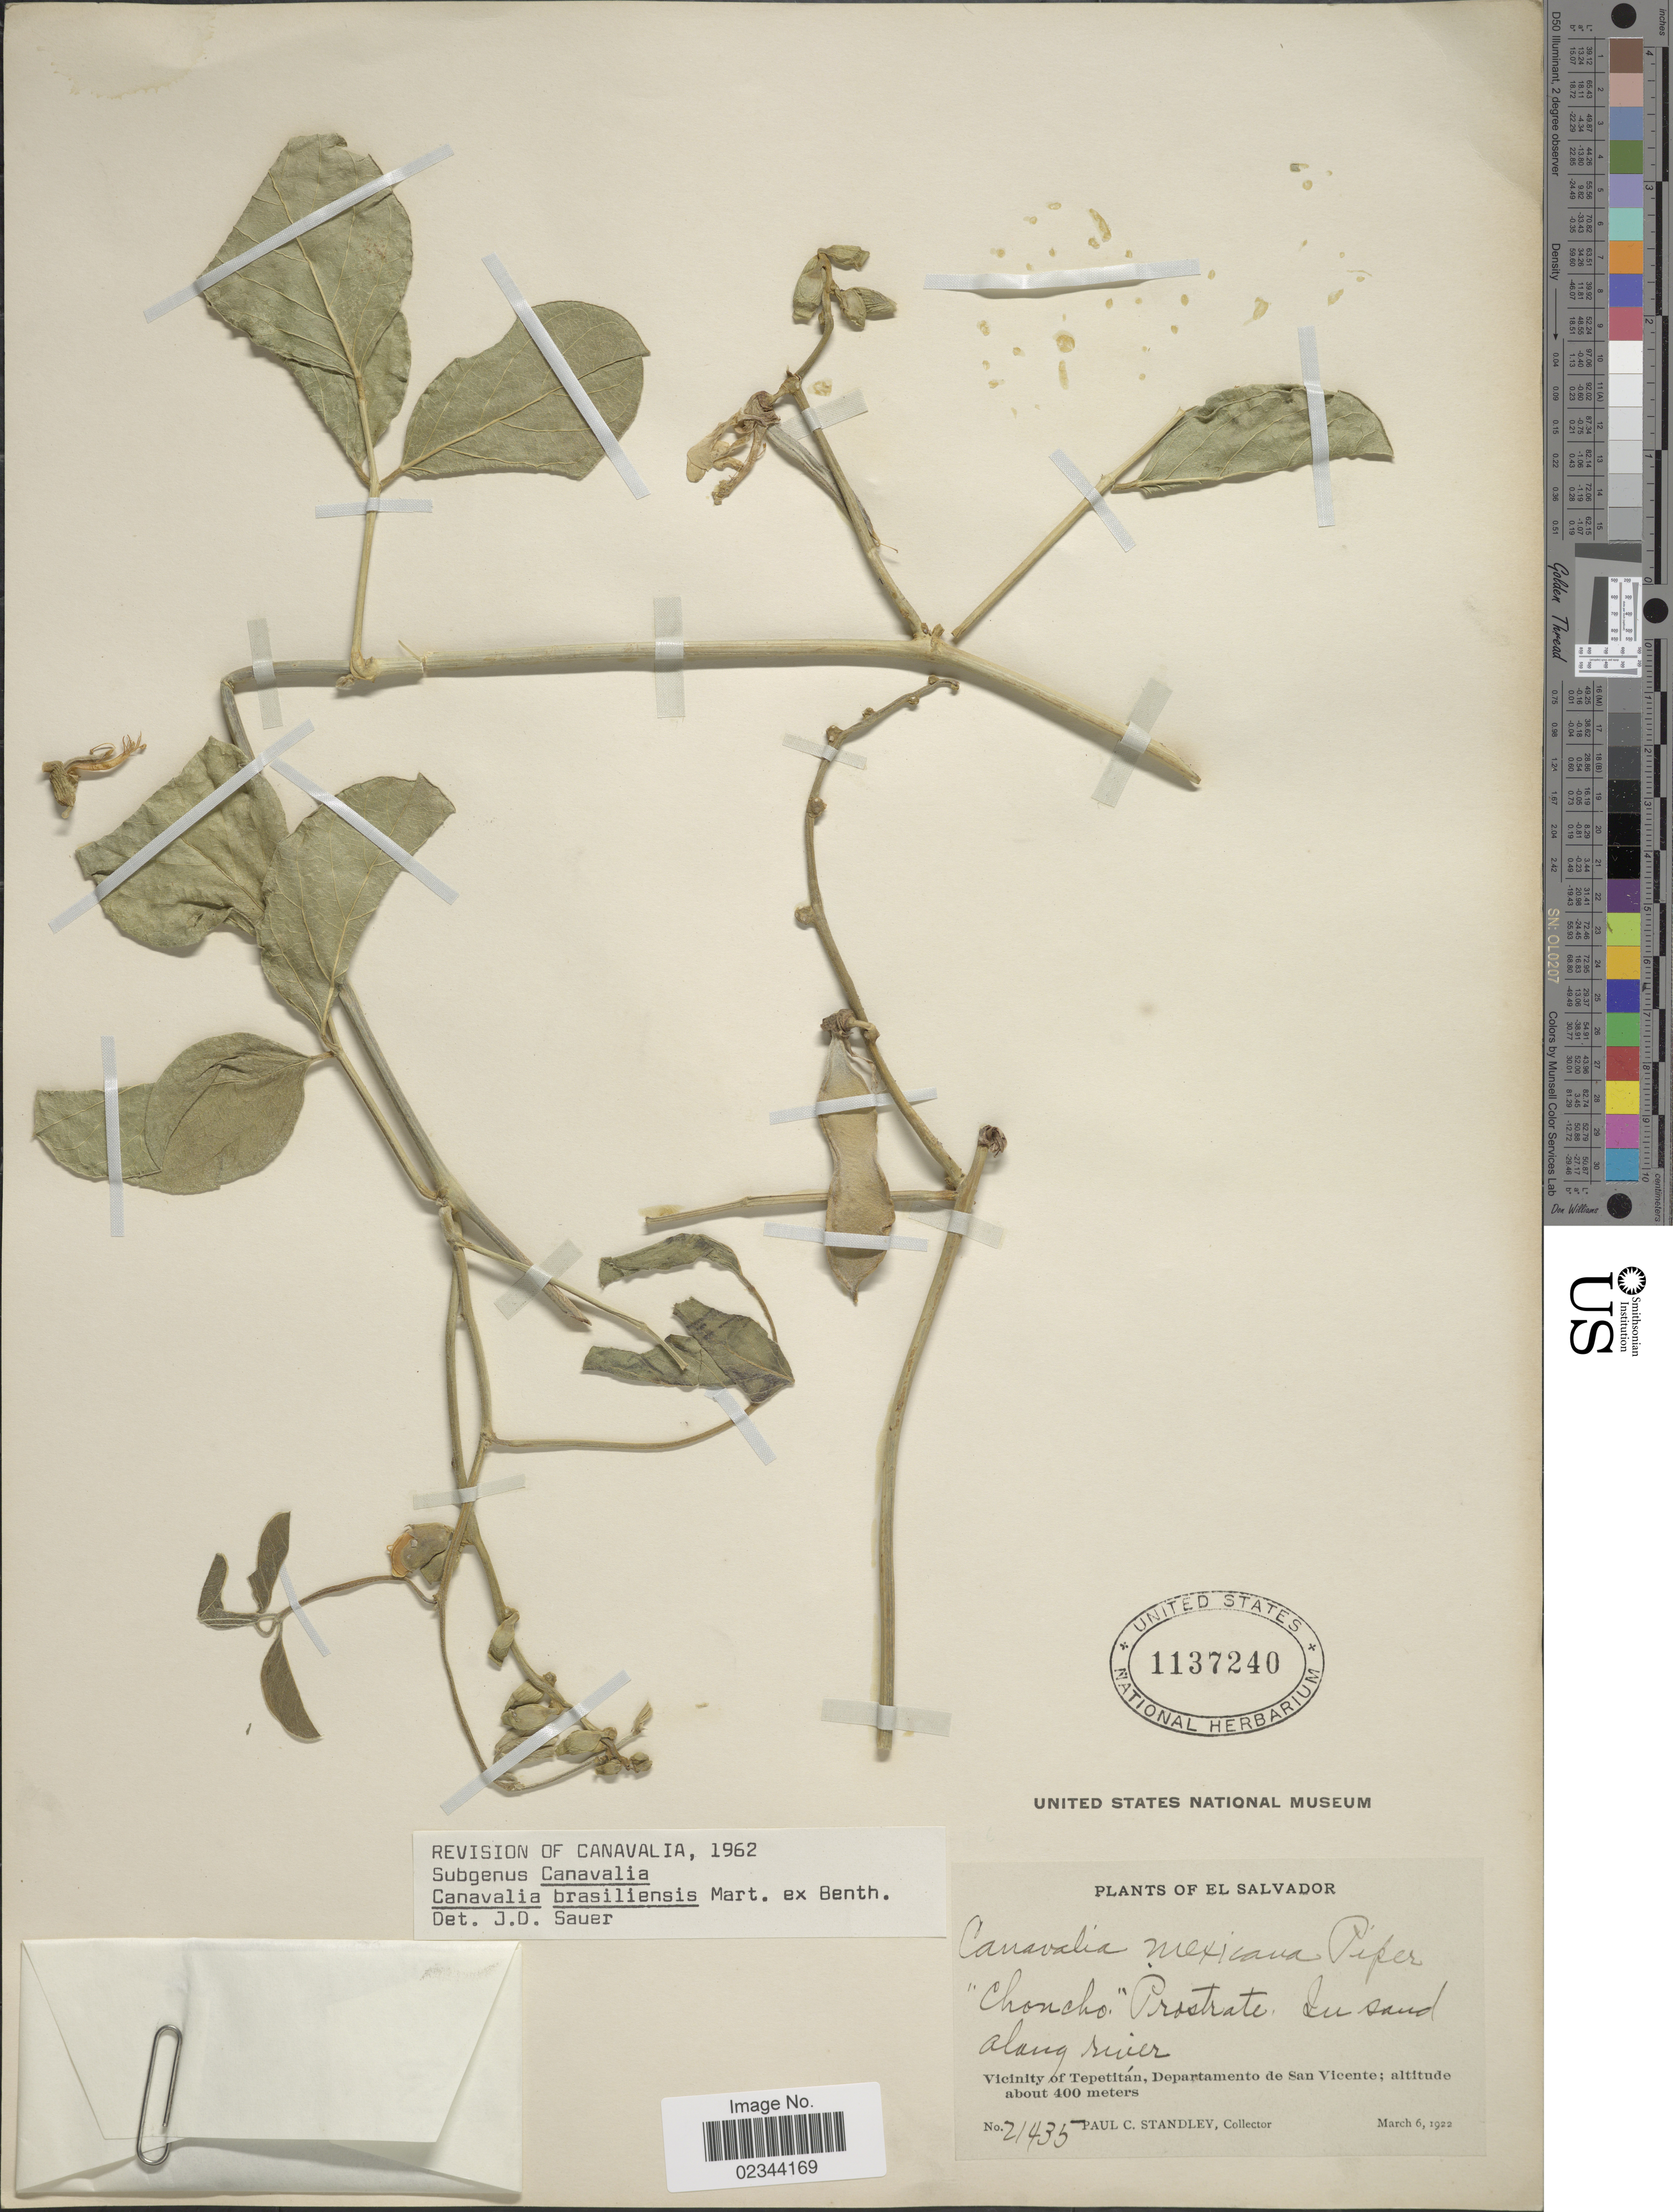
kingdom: Plantae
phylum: Tracheophyta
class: Magnoliopsida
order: Fabales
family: Fabaceae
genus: Canavalia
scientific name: Canavalia brasiliensis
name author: Mart. ex Benth.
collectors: P. C. Standley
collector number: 21435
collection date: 1922-03-06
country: El Salvador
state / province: San Vincente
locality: Along river, Vicinity of Tepetitan,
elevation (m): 400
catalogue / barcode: US 1137240